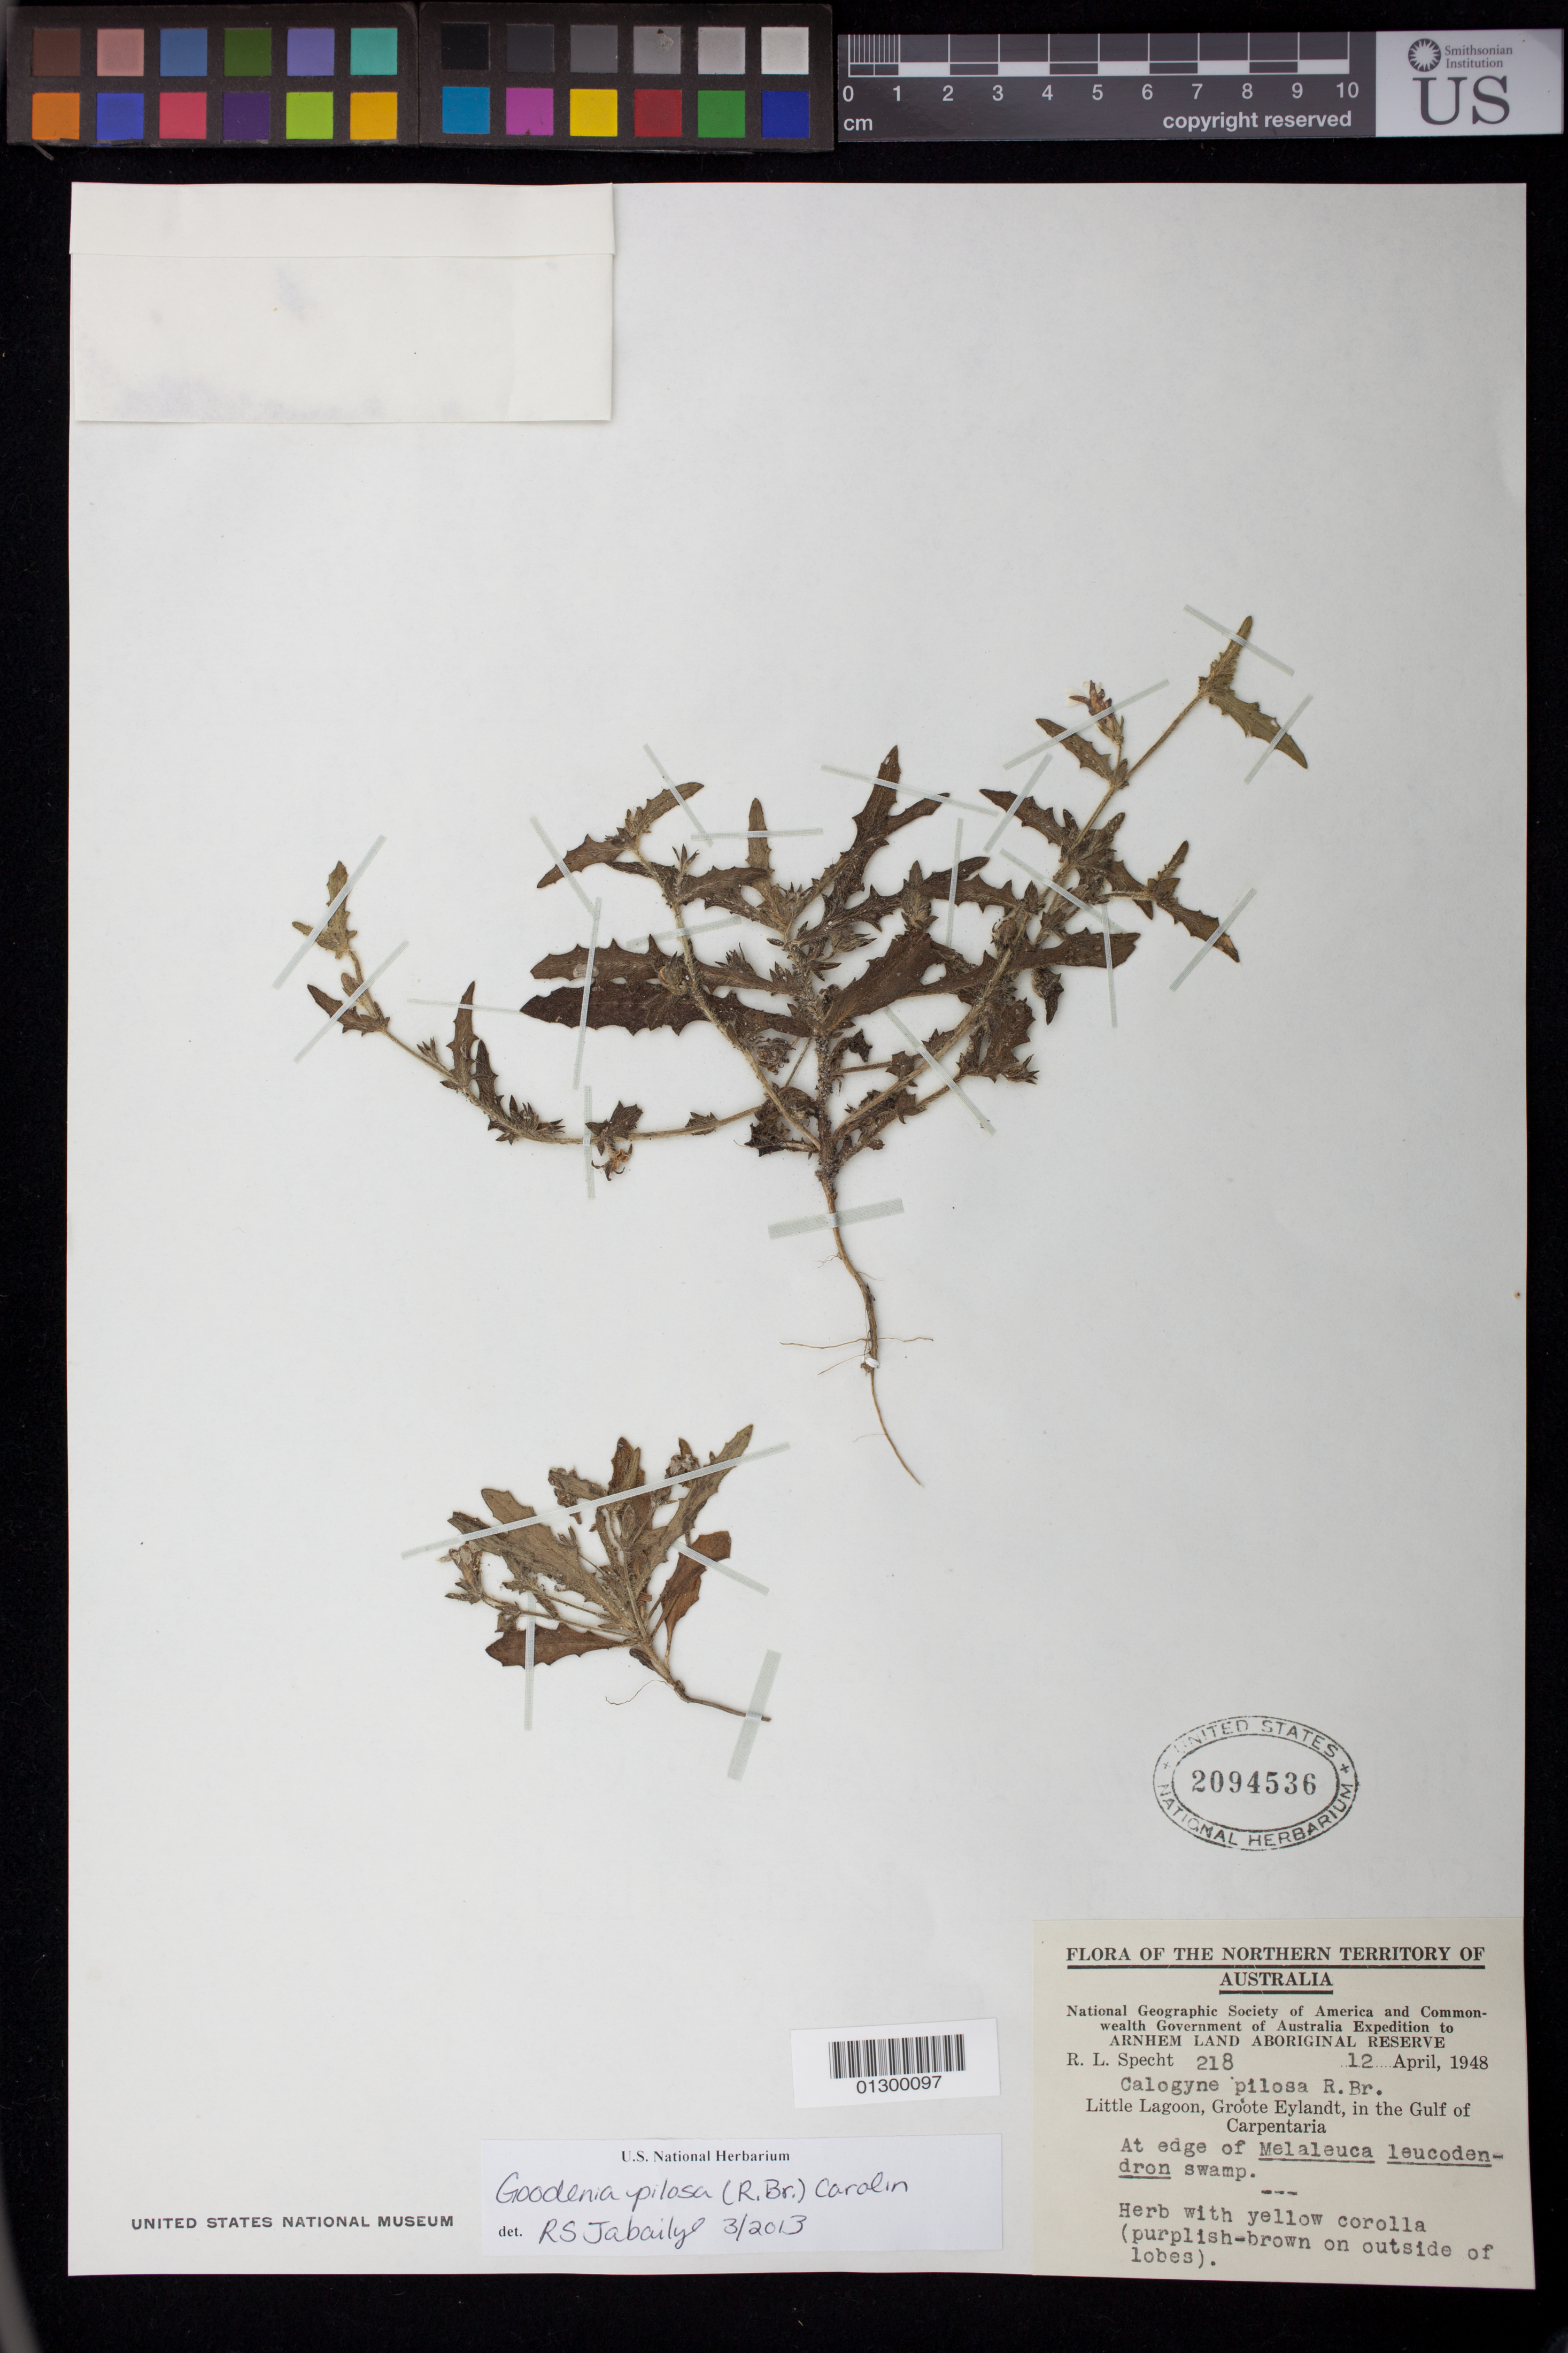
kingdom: Plantae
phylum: Tracheophyta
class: Magnoliopsida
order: Asterales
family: Goodeniaceae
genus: Goodenia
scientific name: Goodenia pilosa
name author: (R. Br.) Carolin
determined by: Jabaily, R.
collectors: R. L. Specht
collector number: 218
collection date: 1948-04-12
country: Australia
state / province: Northern Territory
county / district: East Arnhem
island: Groote Eylandt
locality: Little Lagoon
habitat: At edge of Melaleuca leucodendron swamp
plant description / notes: Herb with yellow corolla (purplish-brown on outside of lobes).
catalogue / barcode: US 2094536